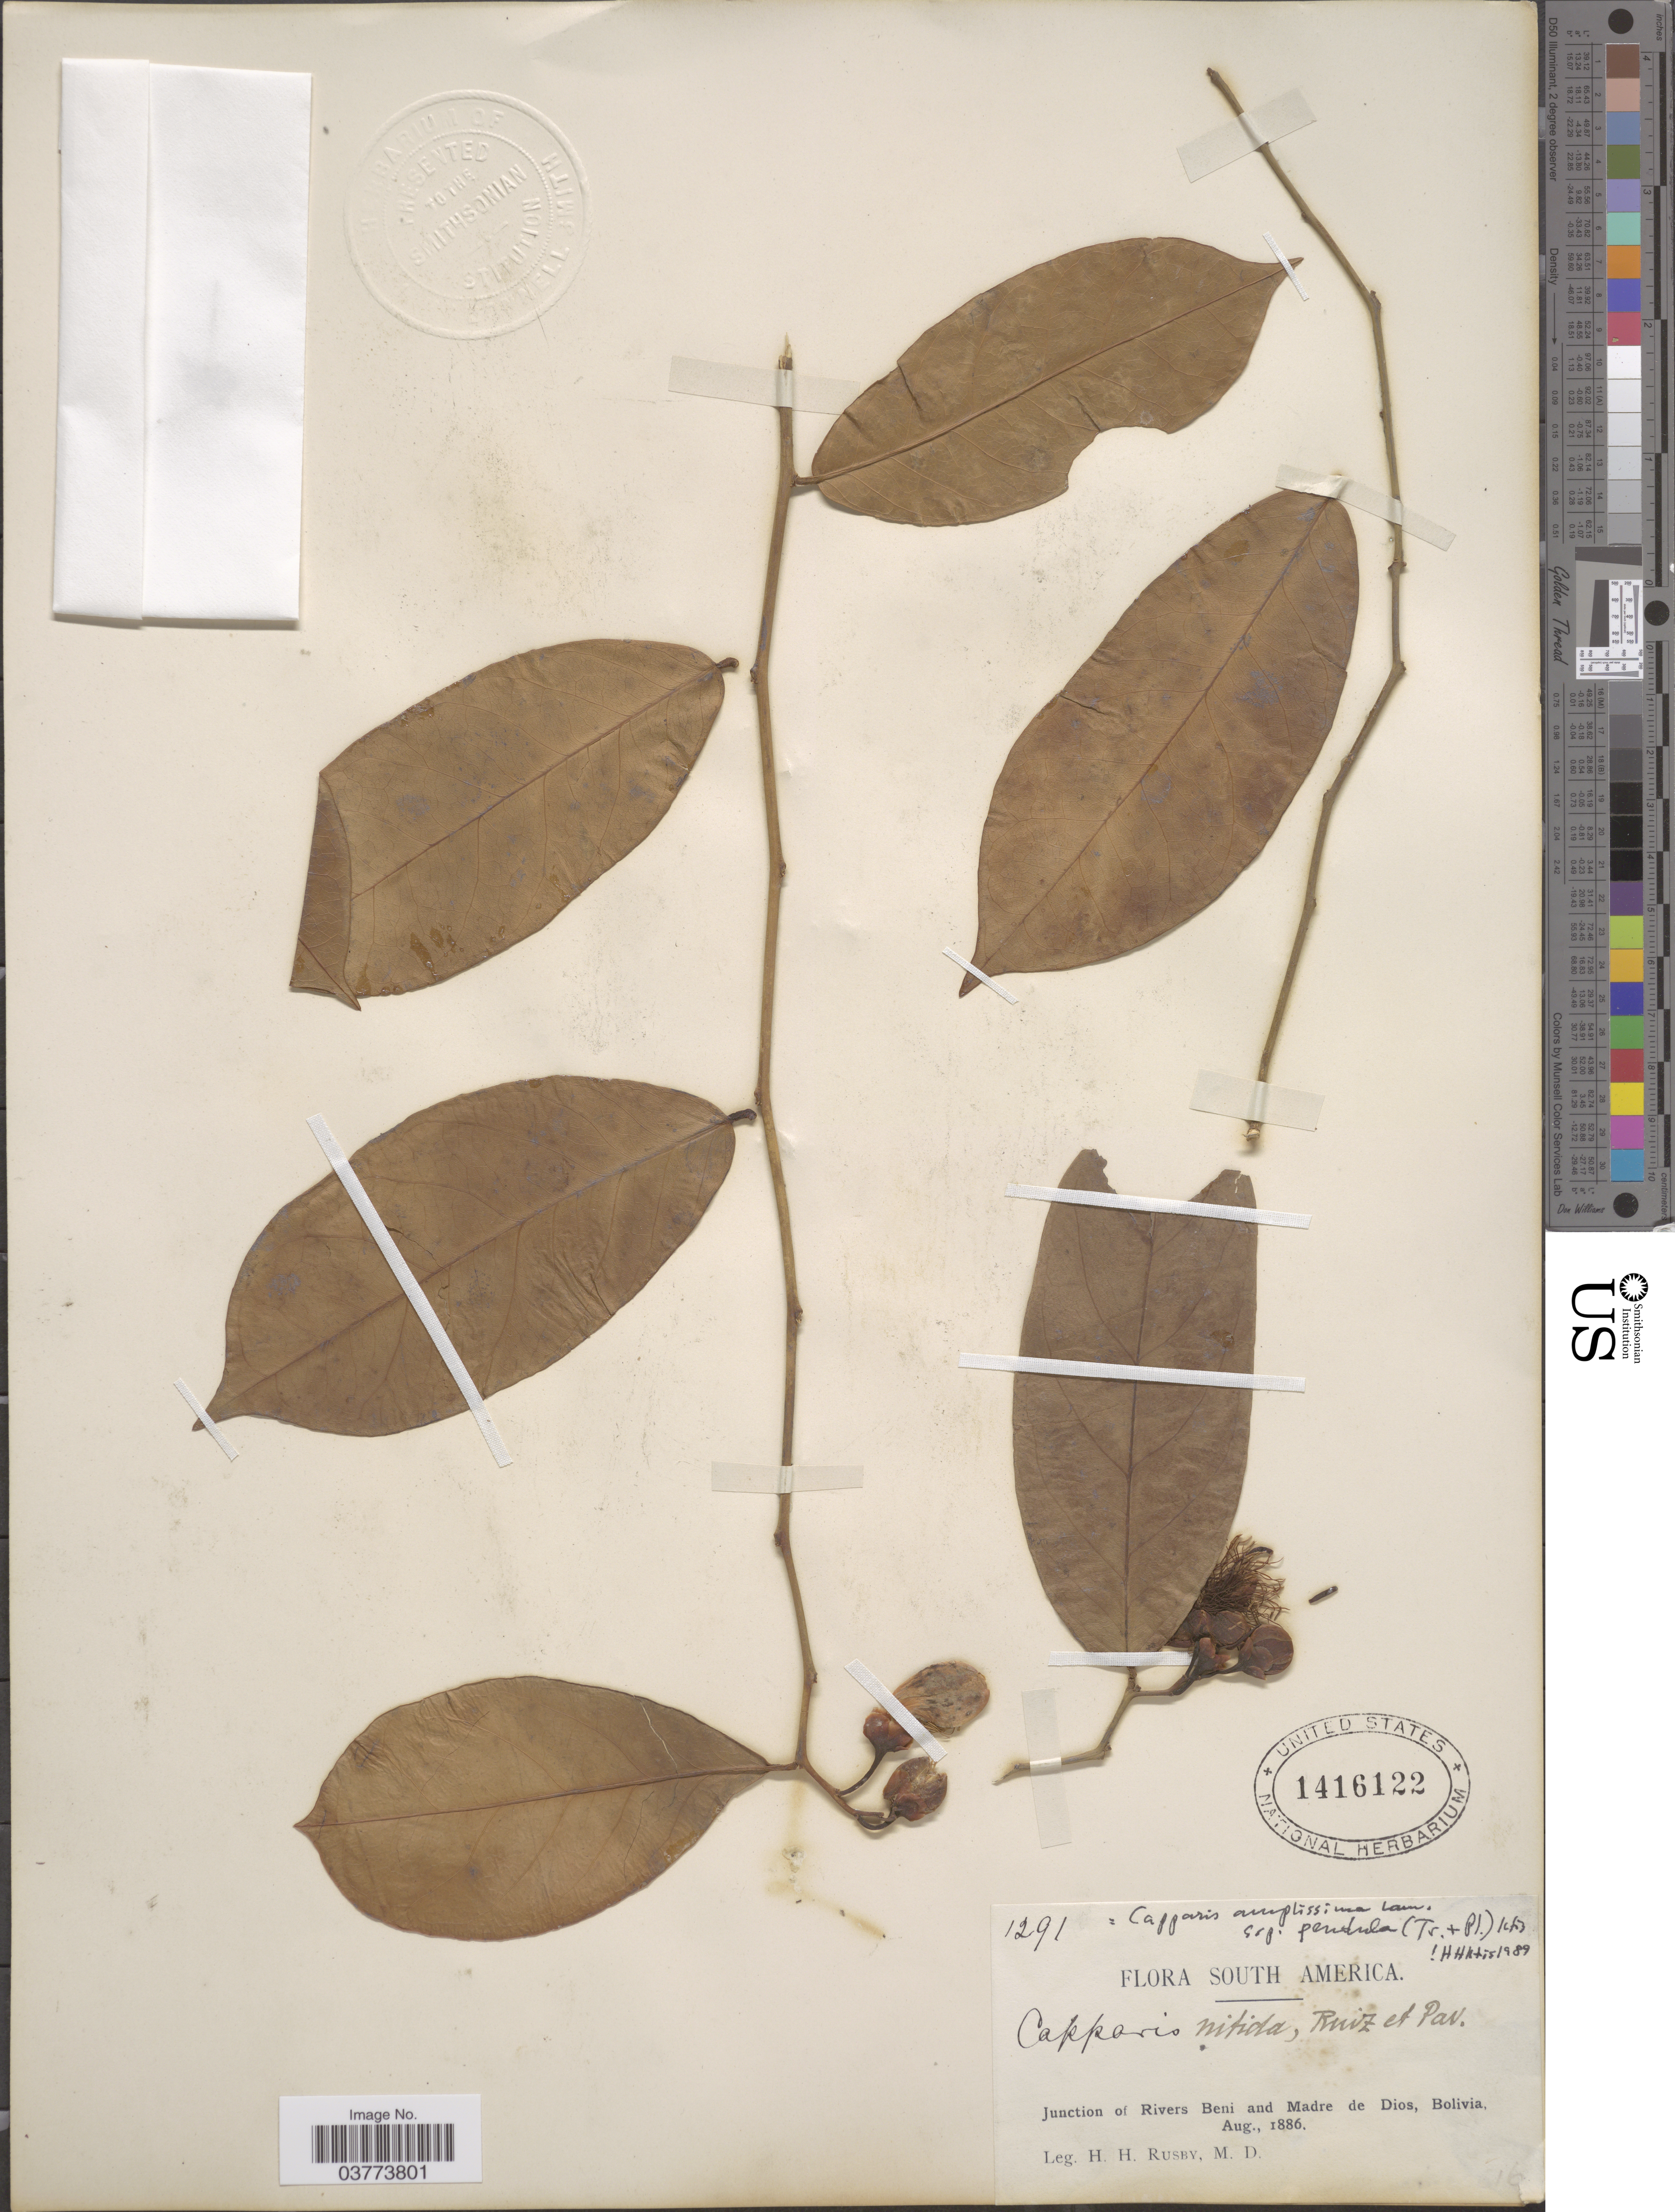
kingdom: Plantae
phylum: Tracheophyta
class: Magnoliopsida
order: Brassicales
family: Capparaceae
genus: Cynophalla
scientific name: Cynophalla amplissima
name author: (Lam.) Iltis & Cornejo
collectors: H. H. Rusby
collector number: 1291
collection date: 1886-08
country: Bolivia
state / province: Beni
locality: Junction of Rivers Beni and Madre de Dios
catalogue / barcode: US 1416122